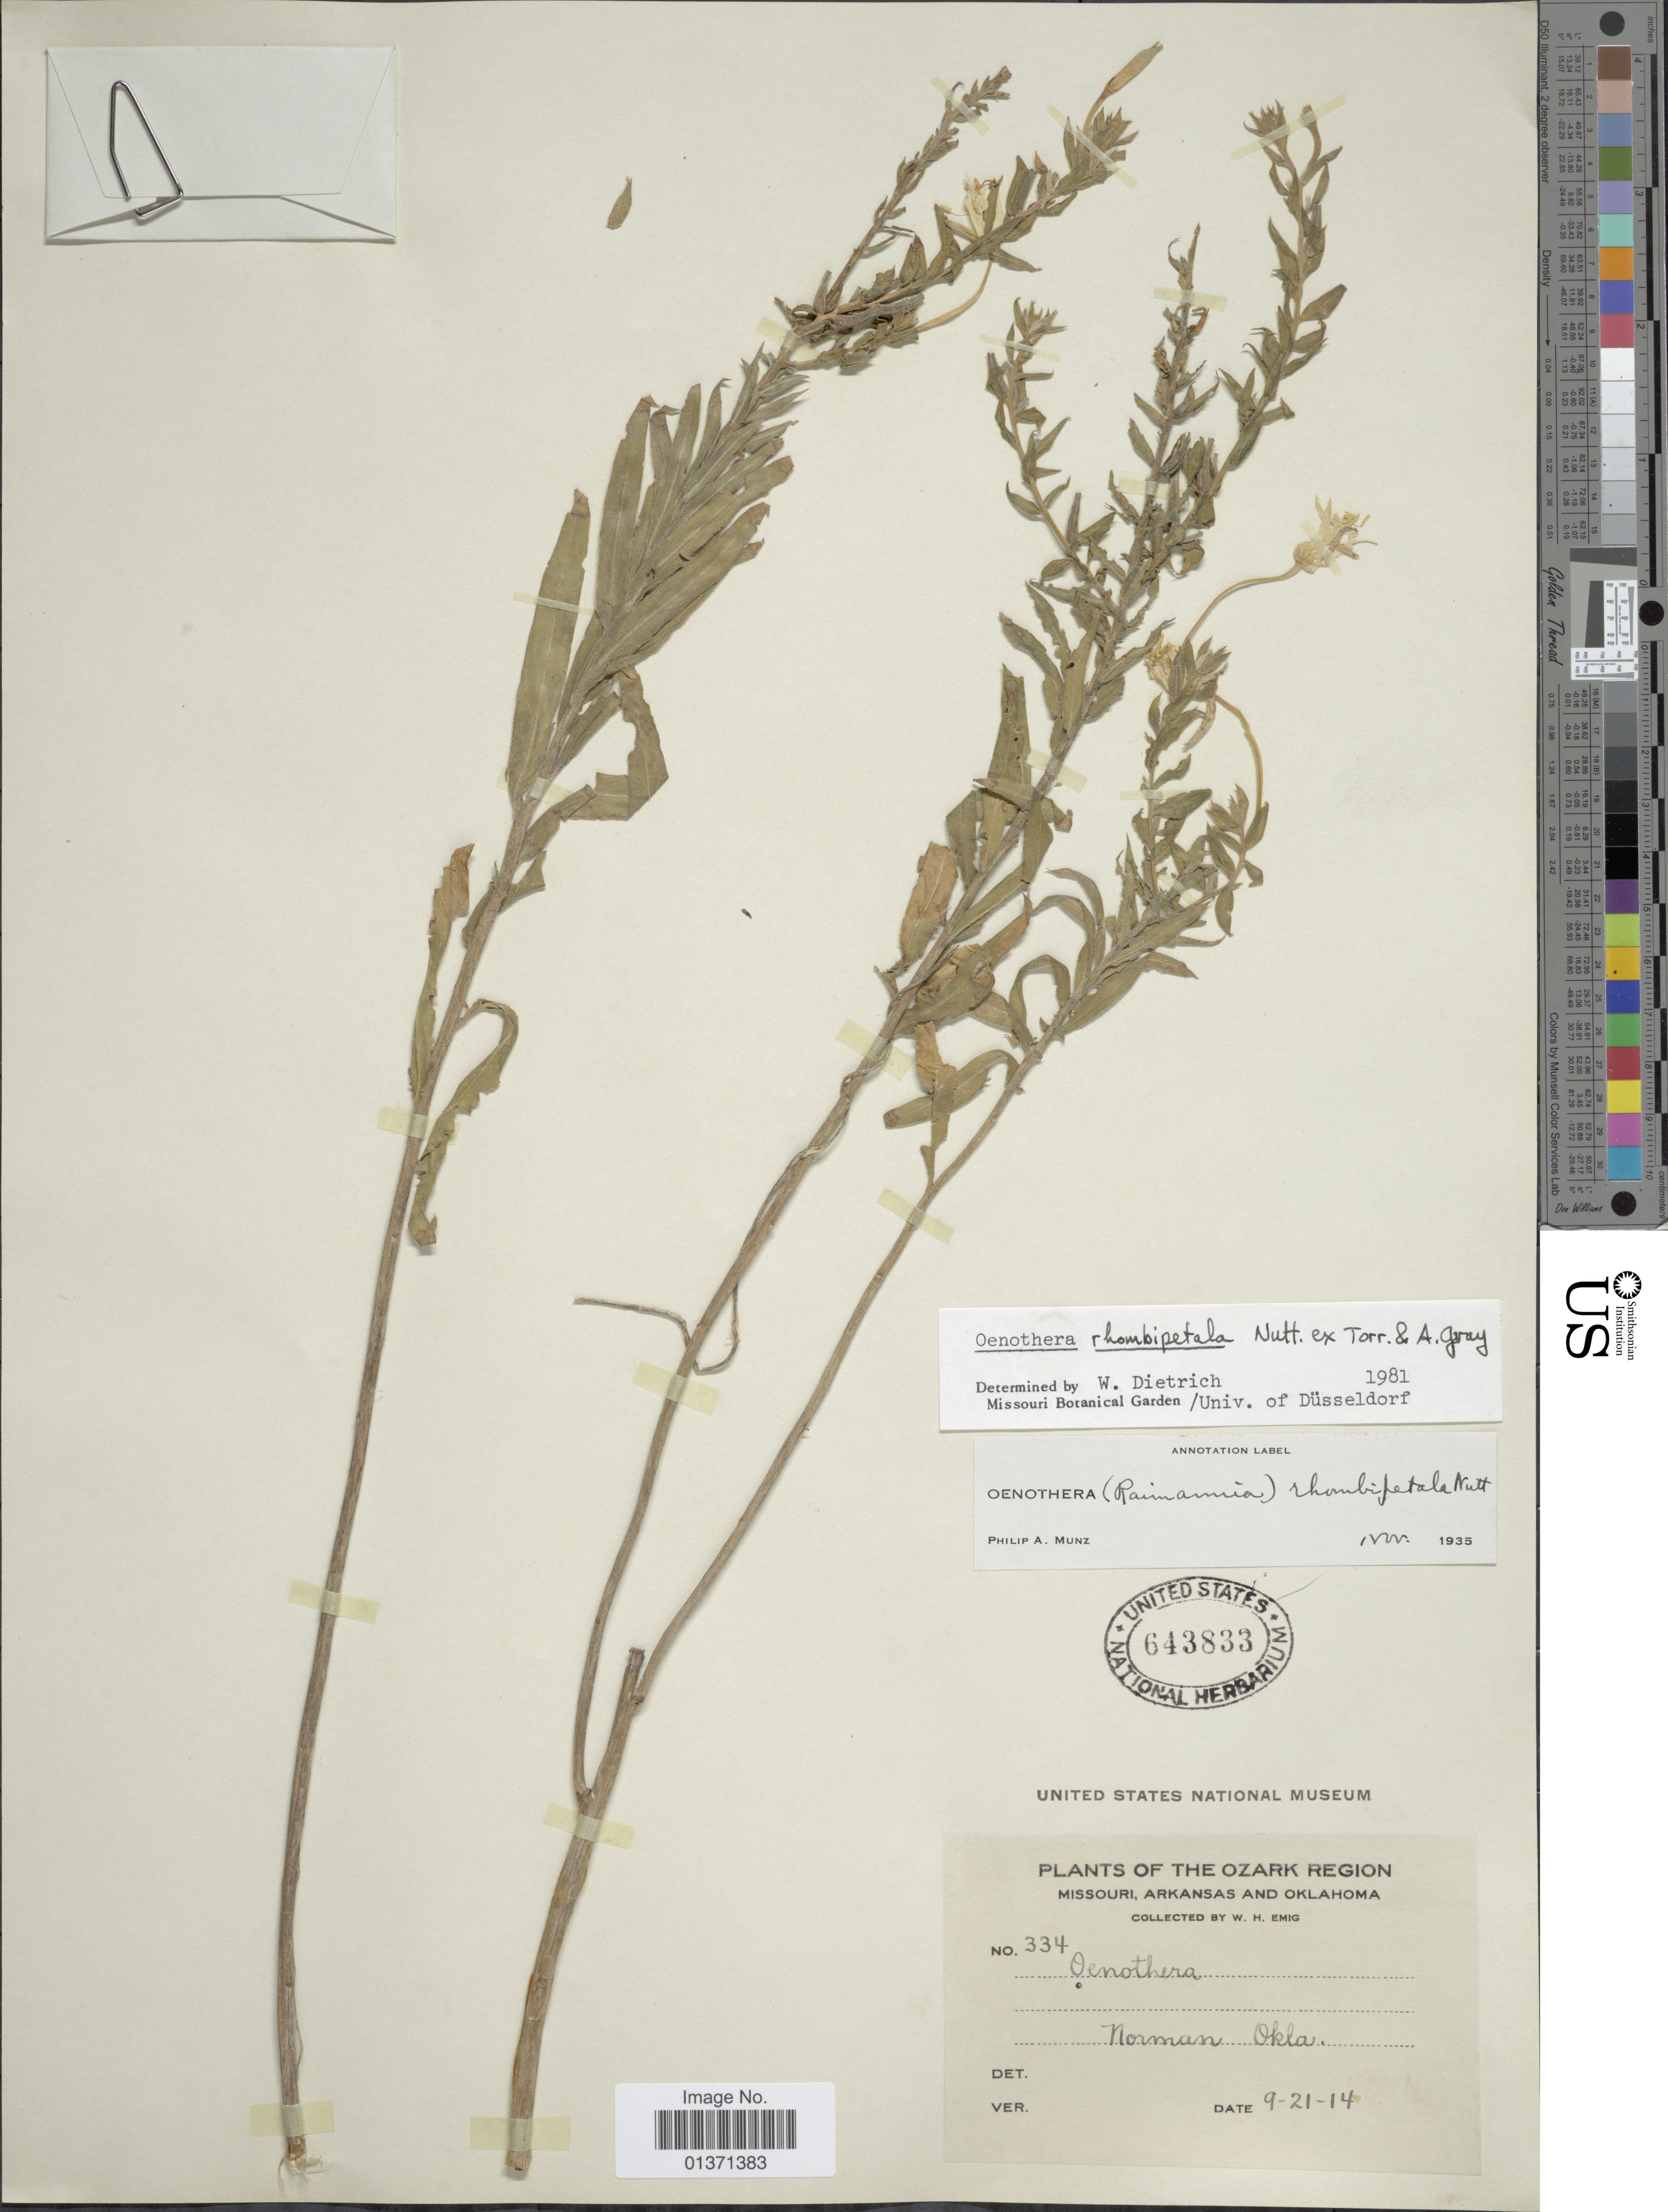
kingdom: Plantae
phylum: Tracheophyta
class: Magnoliopsida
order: Myrtales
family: Onagraceae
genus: Oenothera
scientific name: Oenothera rhombipetala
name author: Nutt. ex Torr & A. Gray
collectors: W. H. Emig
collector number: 334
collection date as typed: Transcribed d/m/y: 21/9/14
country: United States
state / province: Oklahoma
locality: The Ozark Region, Missouri, Arkansas and Oklahoma, Norman Okla.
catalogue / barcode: US 643833